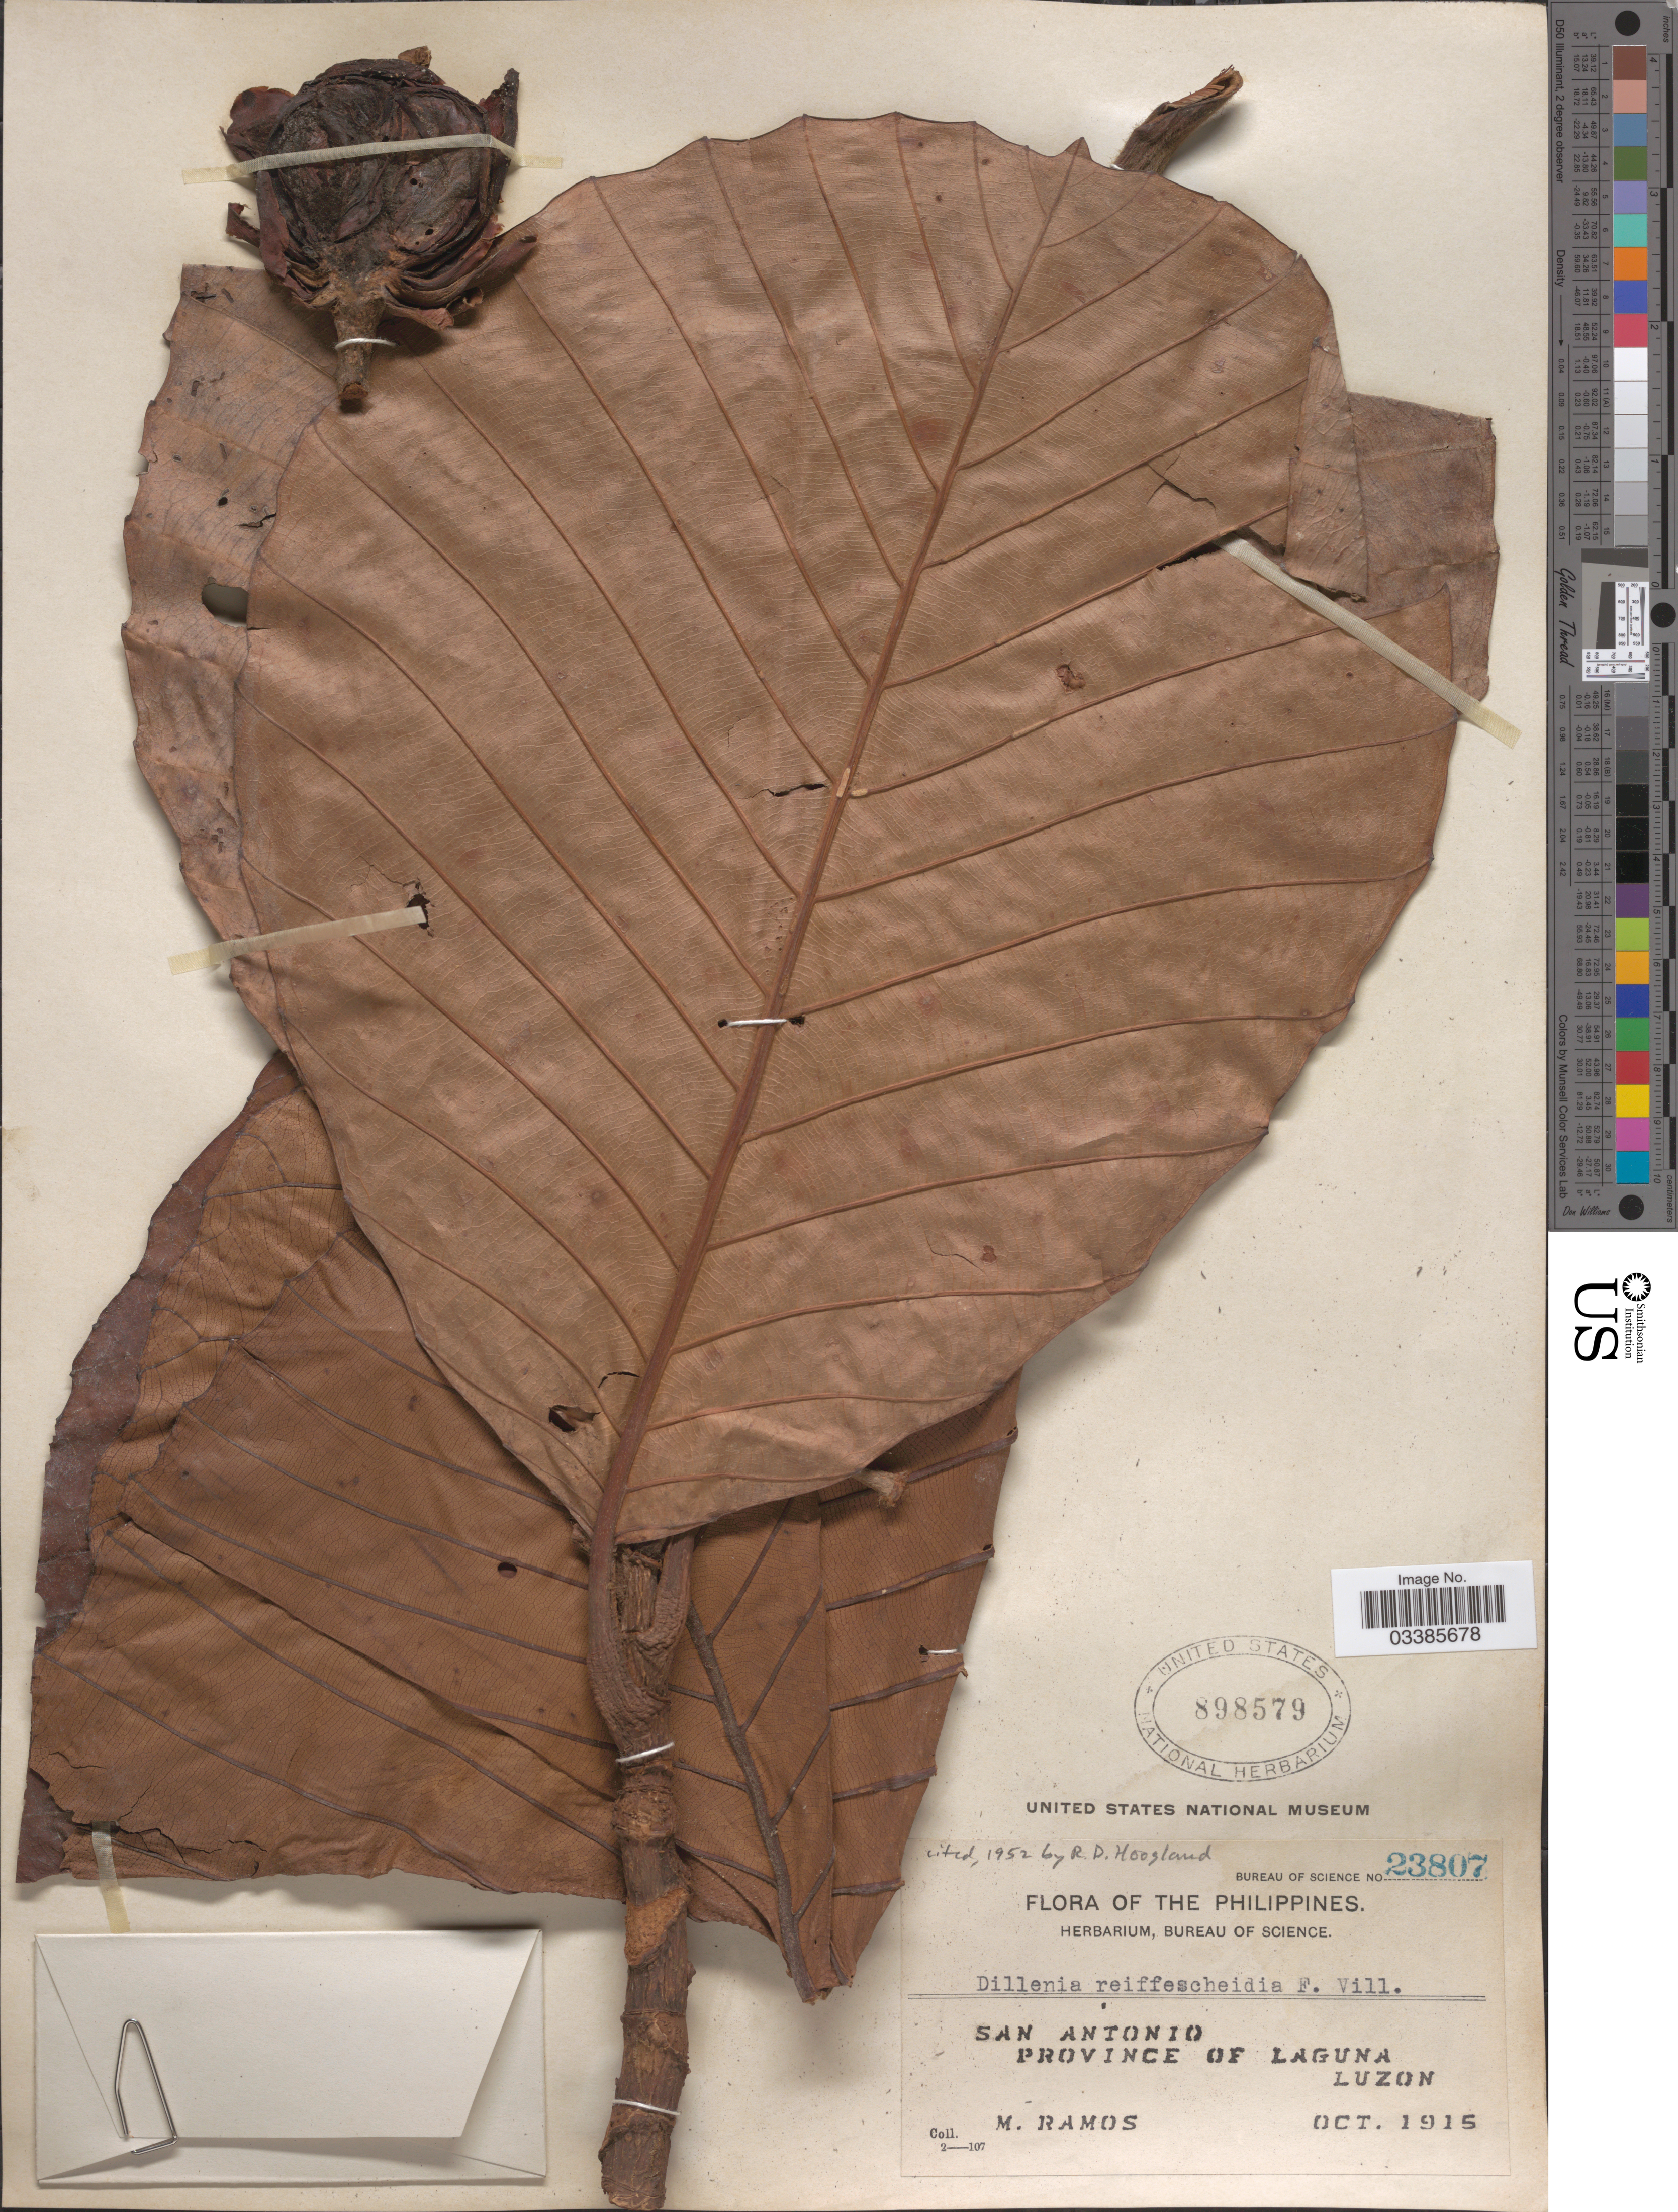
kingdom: Plantae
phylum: Tracheophyta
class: Magnoliopsida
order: Dilleniales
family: Dilleniaceae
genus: Dillenia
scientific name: Dillenia reifferscheidia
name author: Fern.-Vill.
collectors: M. Ramos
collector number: Bureau of Science 23807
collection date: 1915-10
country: Philippines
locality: San Antonio. Province of Laguna. Luzon.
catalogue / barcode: US 898579